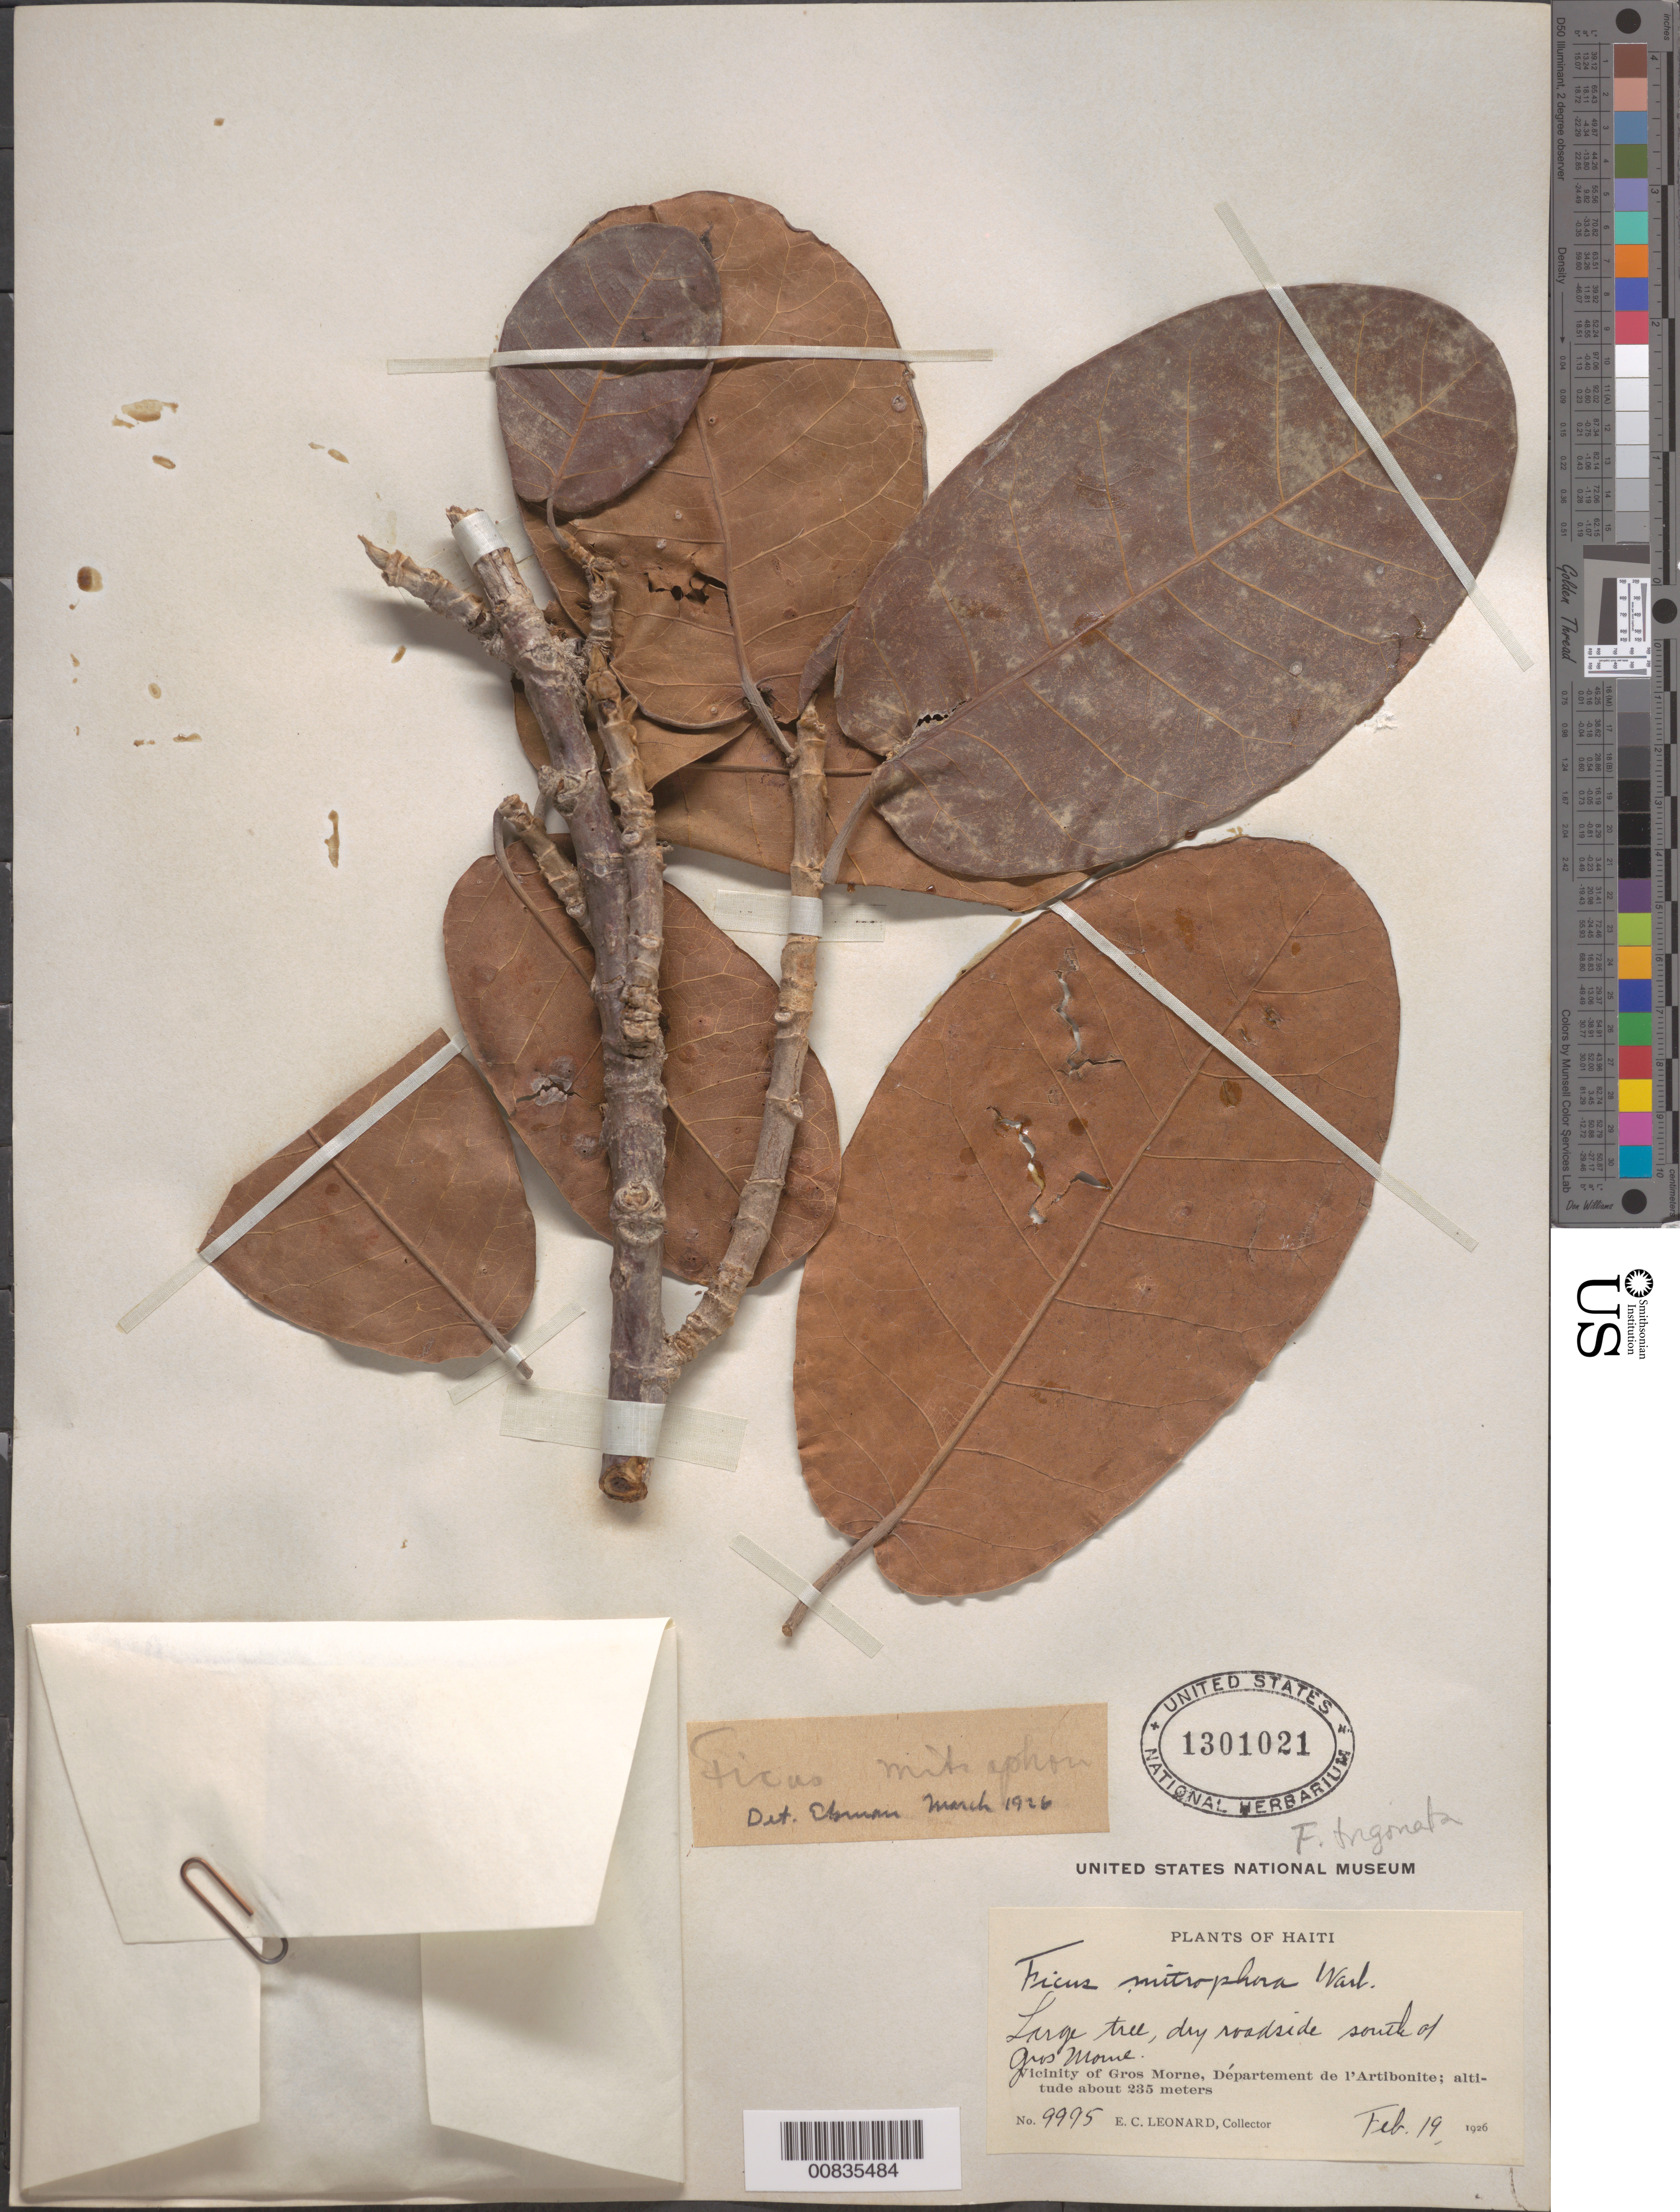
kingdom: Plantae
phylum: Tracheophyta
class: Magnoliopsida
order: Rosales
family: Moraceae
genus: Ficus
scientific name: Ficus trigonata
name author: L.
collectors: E. C. Leonard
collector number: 9995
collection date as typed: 19 Feb 1926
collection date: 1926-02-19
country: Haiti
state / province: Artibonite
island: Hispaniola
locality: Dry roadside south of Gros Morne.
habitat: Dry roadside.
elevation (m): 235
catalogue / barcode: US 1301021